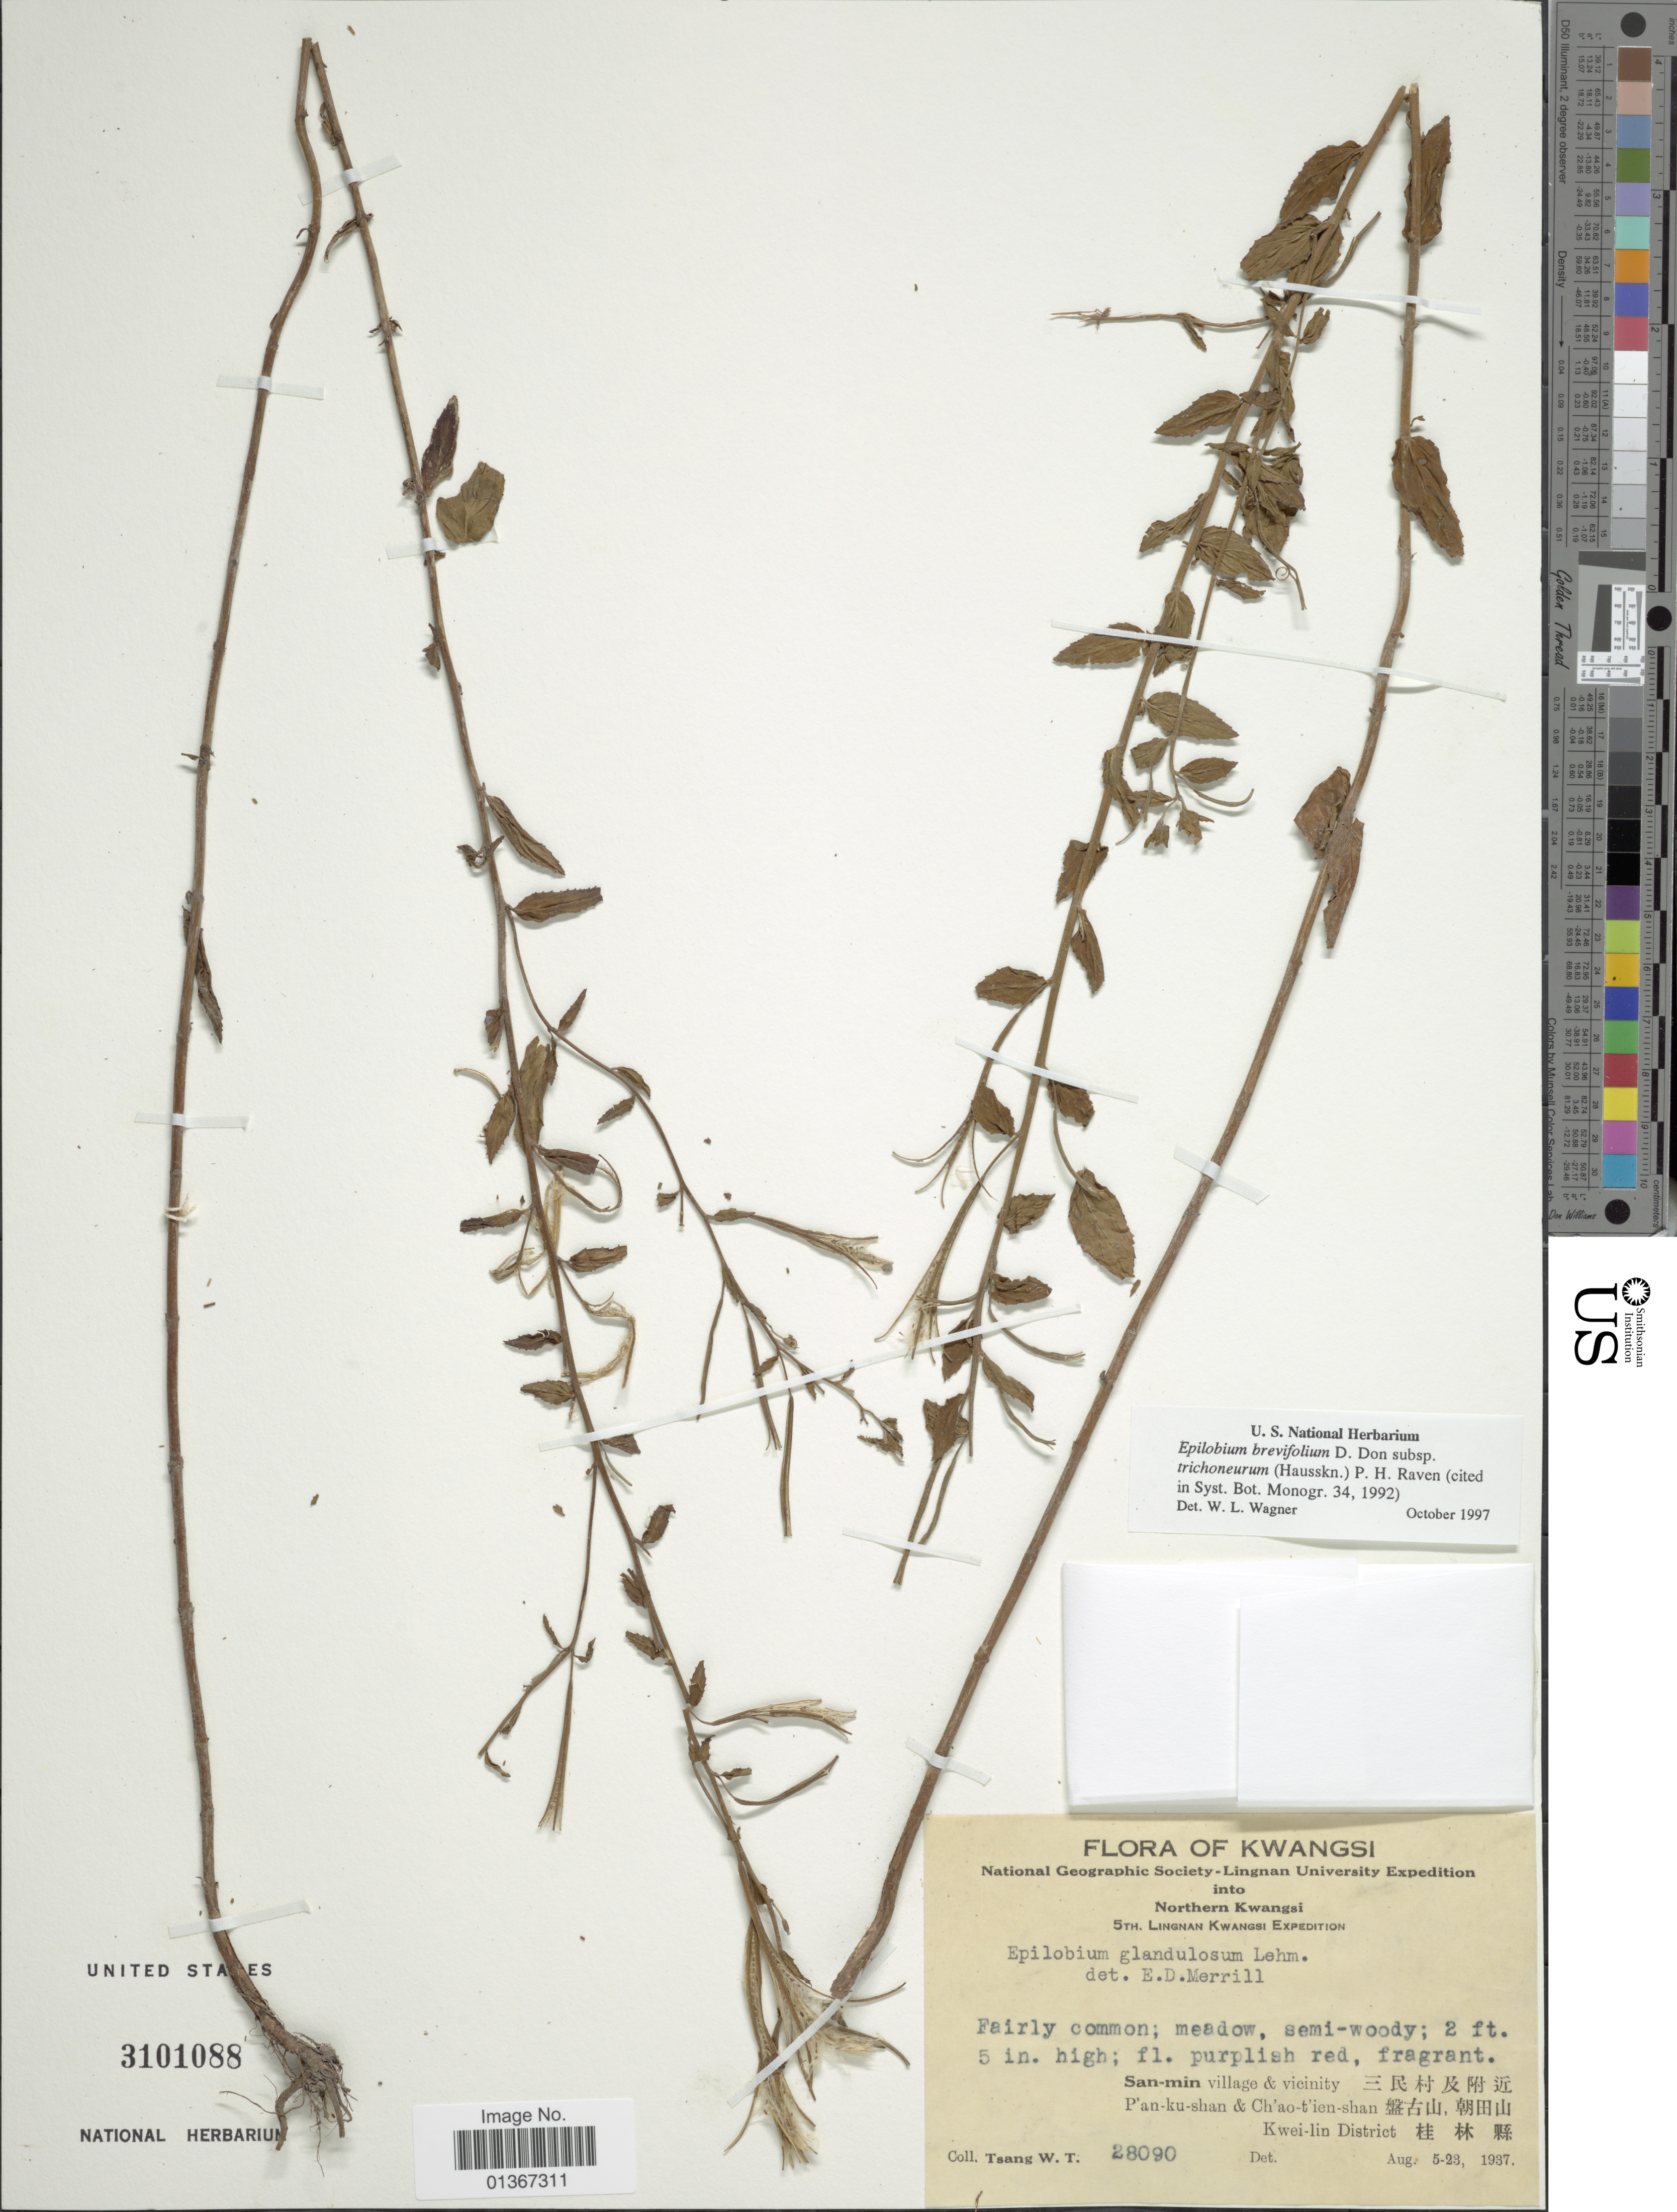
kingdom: Plantae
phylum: Tracheophyta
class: Magnoliopsida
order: Myrtales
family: Onagraceae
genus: Epilobium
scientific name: Epilobium brevifolium subsp. trichoneurum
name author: (Hausskn.) P.H. Raven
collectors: W. T. Tsang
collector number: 28090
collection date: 1937-08-05/1937-08-23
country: China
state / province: Guangxi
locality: Kwangsi. San-min village & vicinity X. P'an-ku-shan & Ch'ao-t'ien-shan X. Kwei-lin District X.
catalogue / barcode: US 3101088